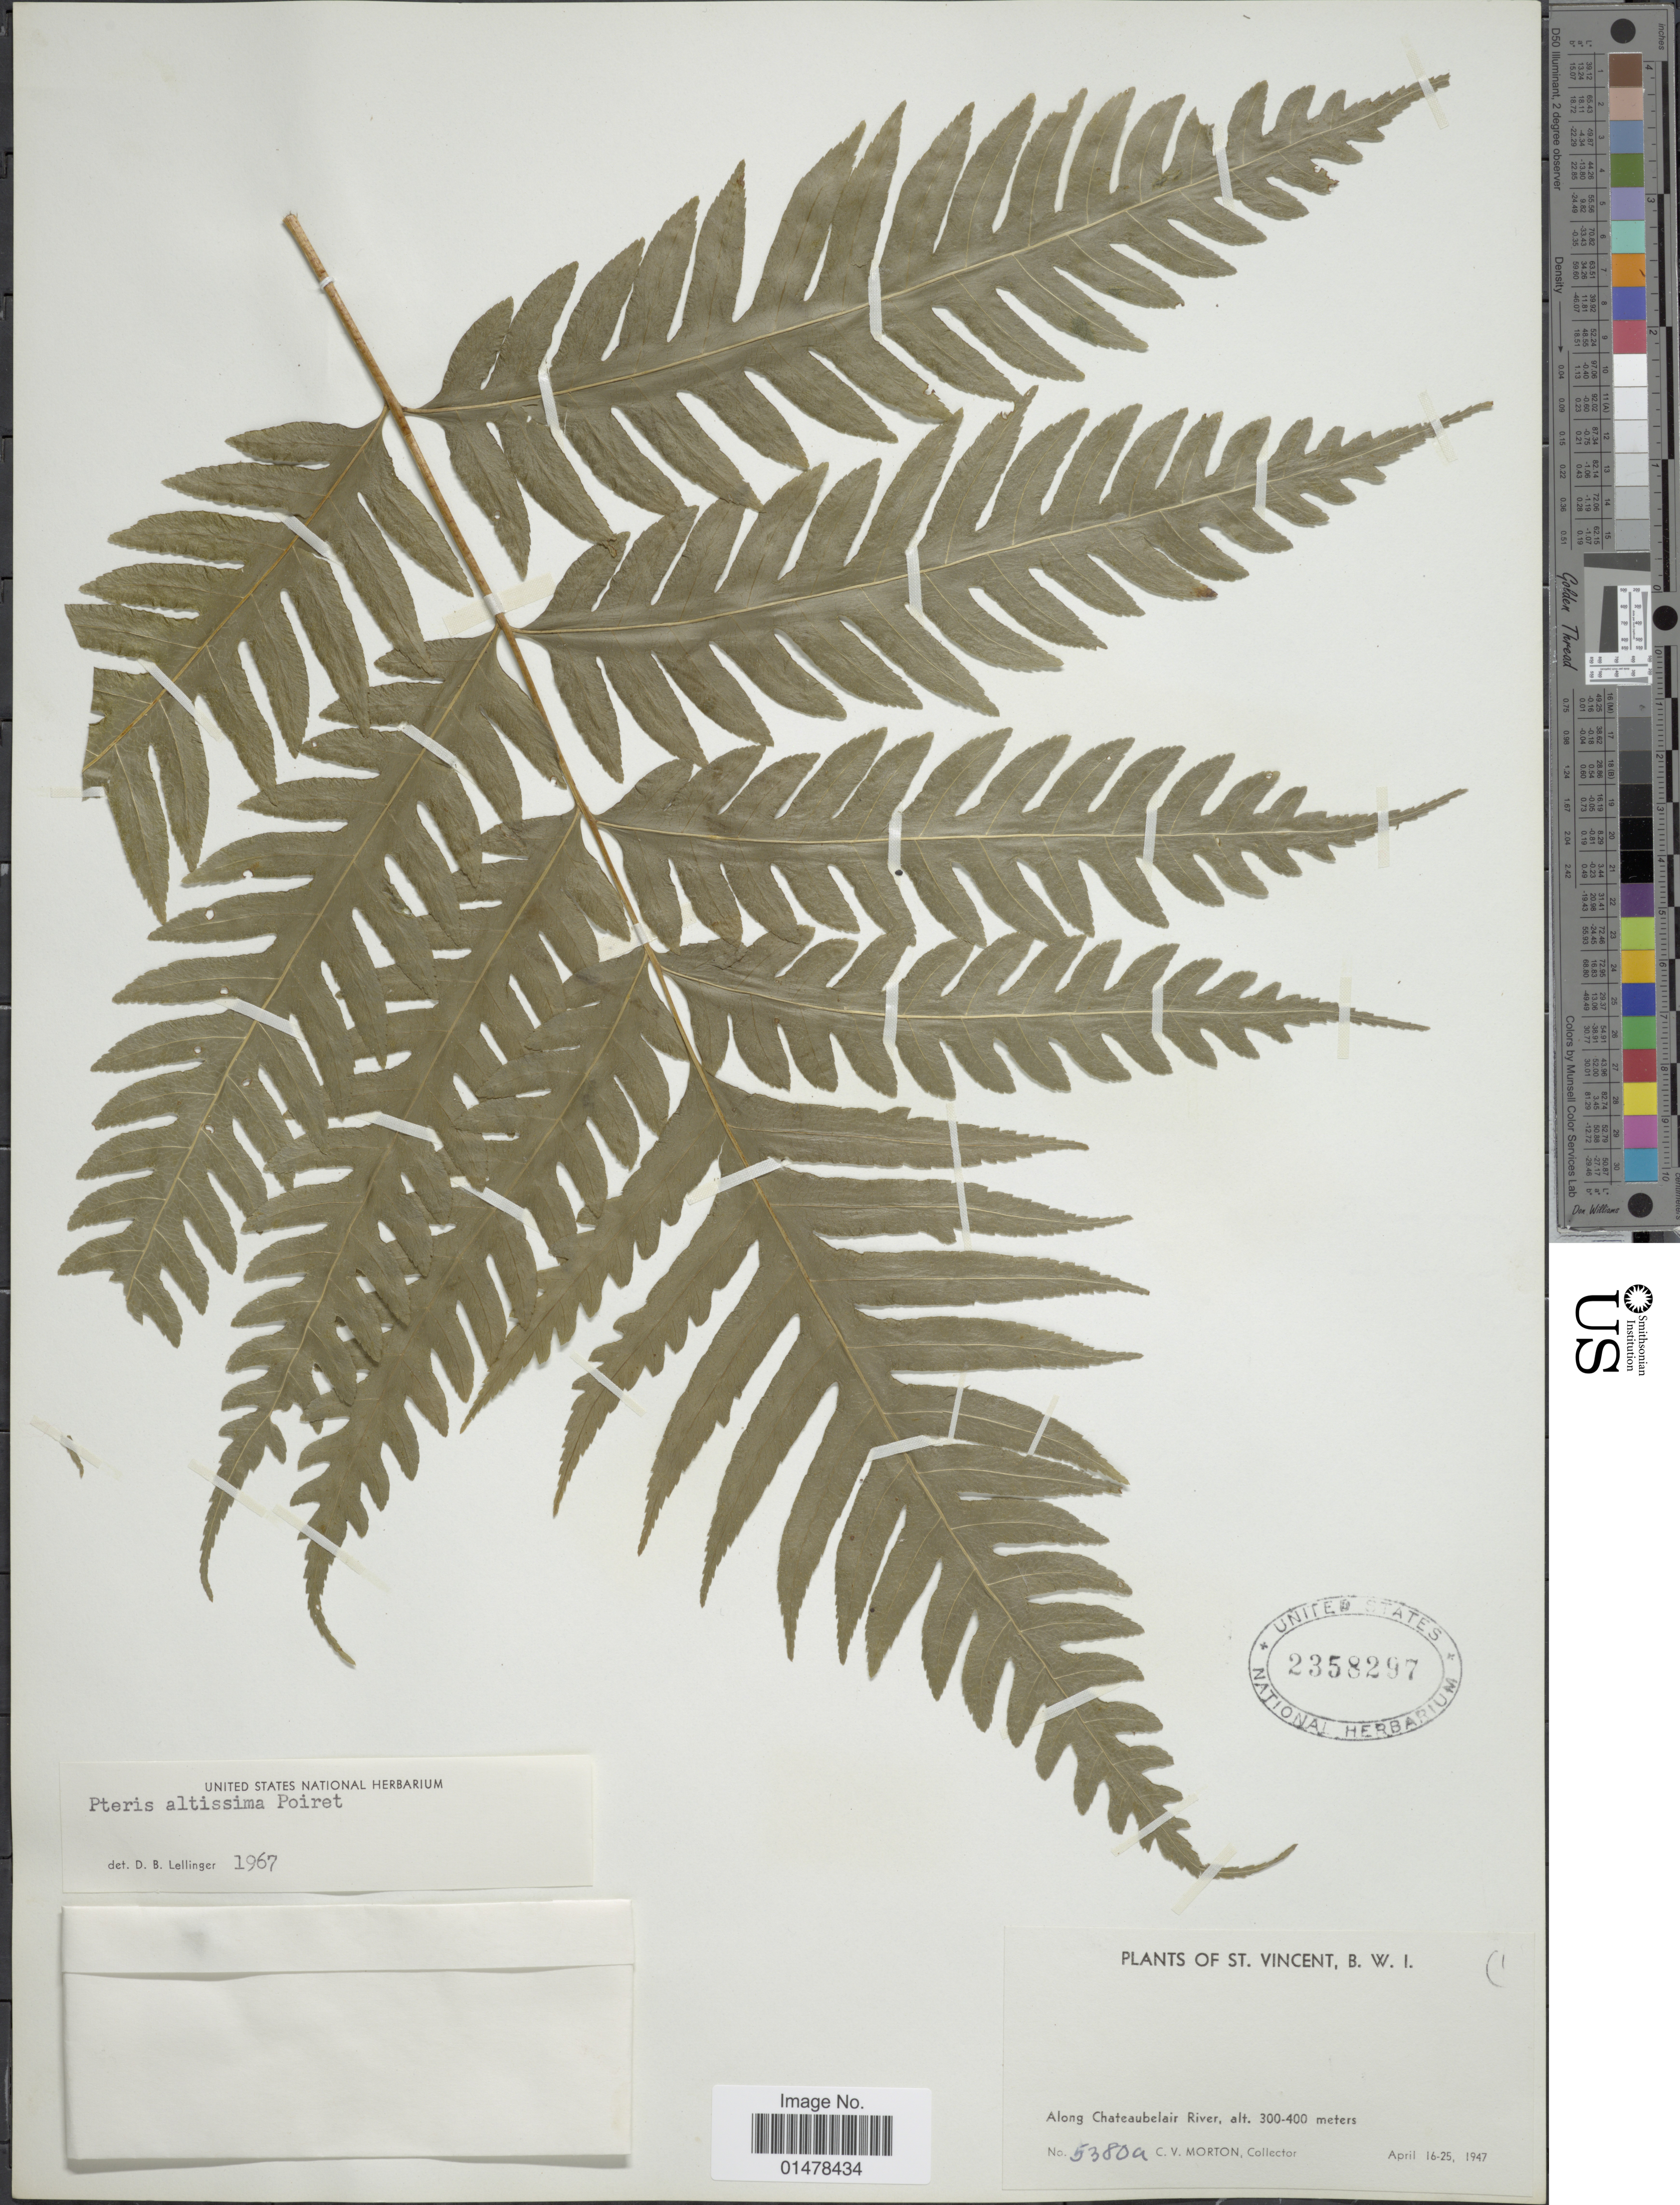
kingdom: Plantae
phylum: Tracheophyta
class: Polypodiopsida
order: Polypodiales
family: Pteridaceae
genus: Pteris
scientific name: Pteris altissima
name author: Poir.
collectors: C. V. Morton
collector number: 5380a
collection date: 1947-04-16/1947-04-25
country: St. Vincent - Grenadines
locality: Plants of St. Vincent, B.W.I., along Chateaubelair River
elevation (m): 300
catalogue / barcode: US 2358297